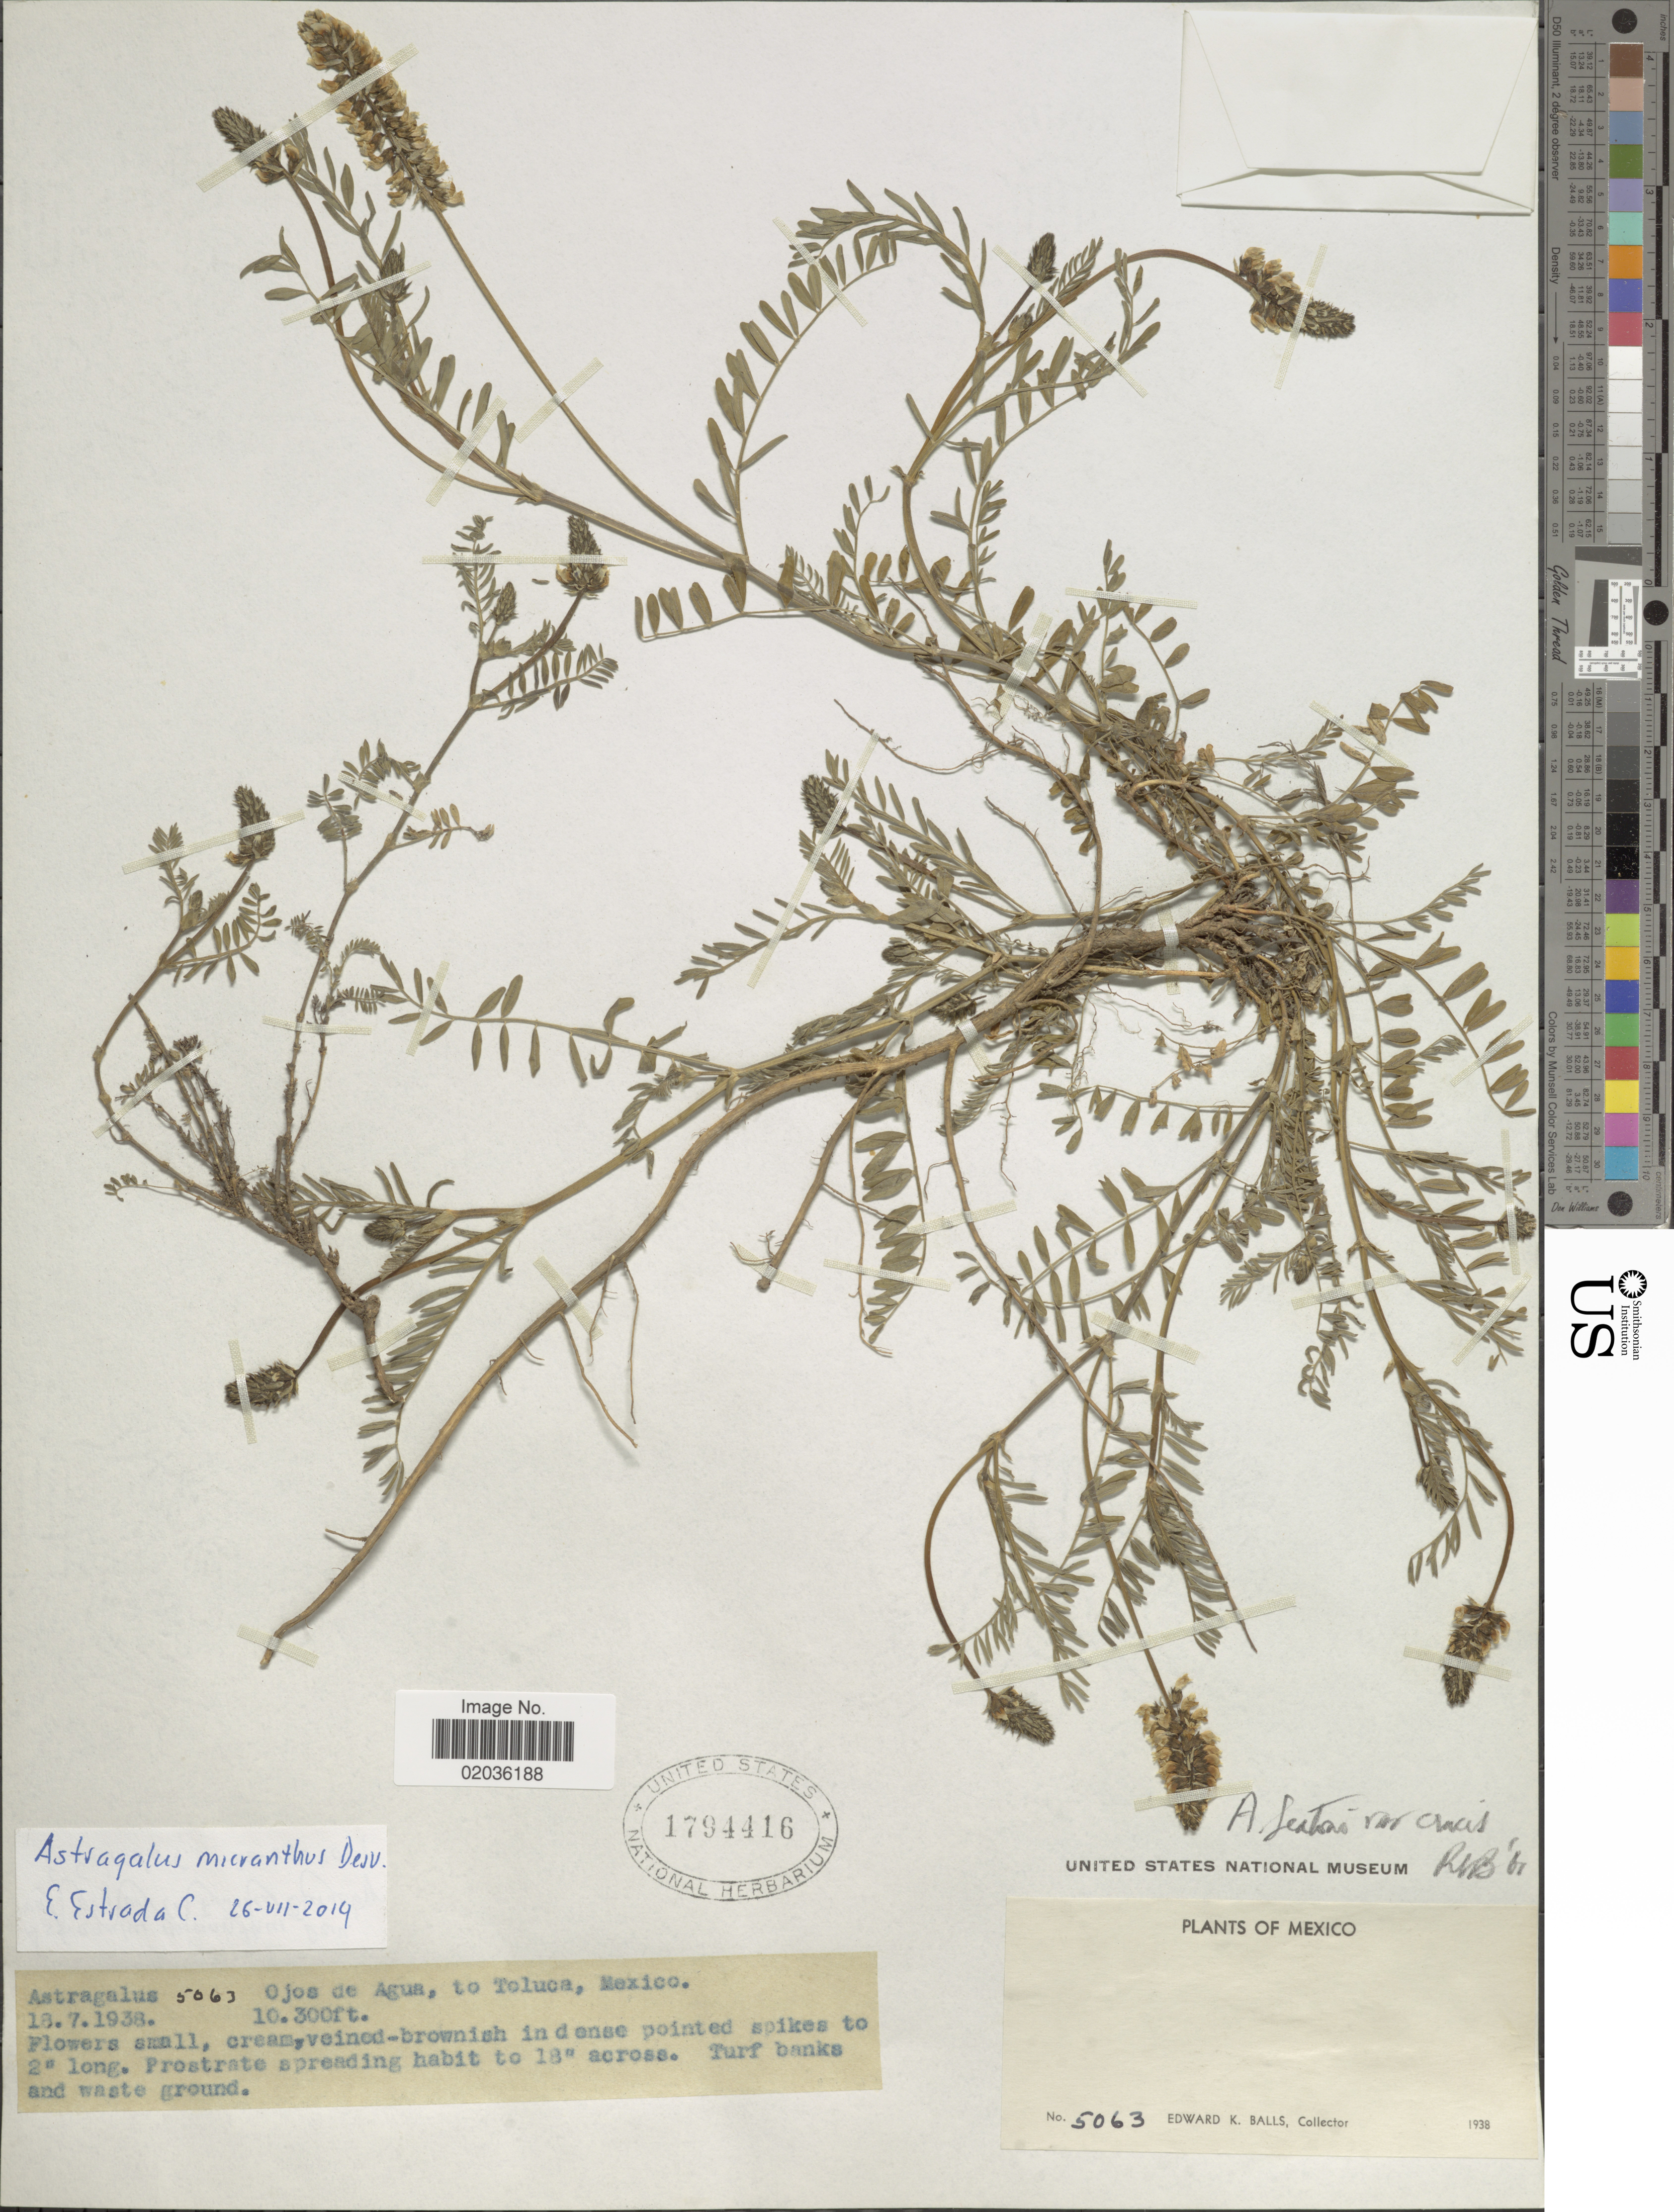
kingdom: Plantae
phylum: Tracheophyta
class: Magnoliopsida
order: Fabales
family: Fabaceae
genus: Astragalus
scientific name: Astragalus micranthus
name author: Desv.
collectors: E. K. Balls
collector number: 5063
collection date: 1938-07-18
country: Mexico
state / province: México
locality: Ojos de Aguato Toluca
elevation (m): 3139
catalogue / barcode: US 1794416